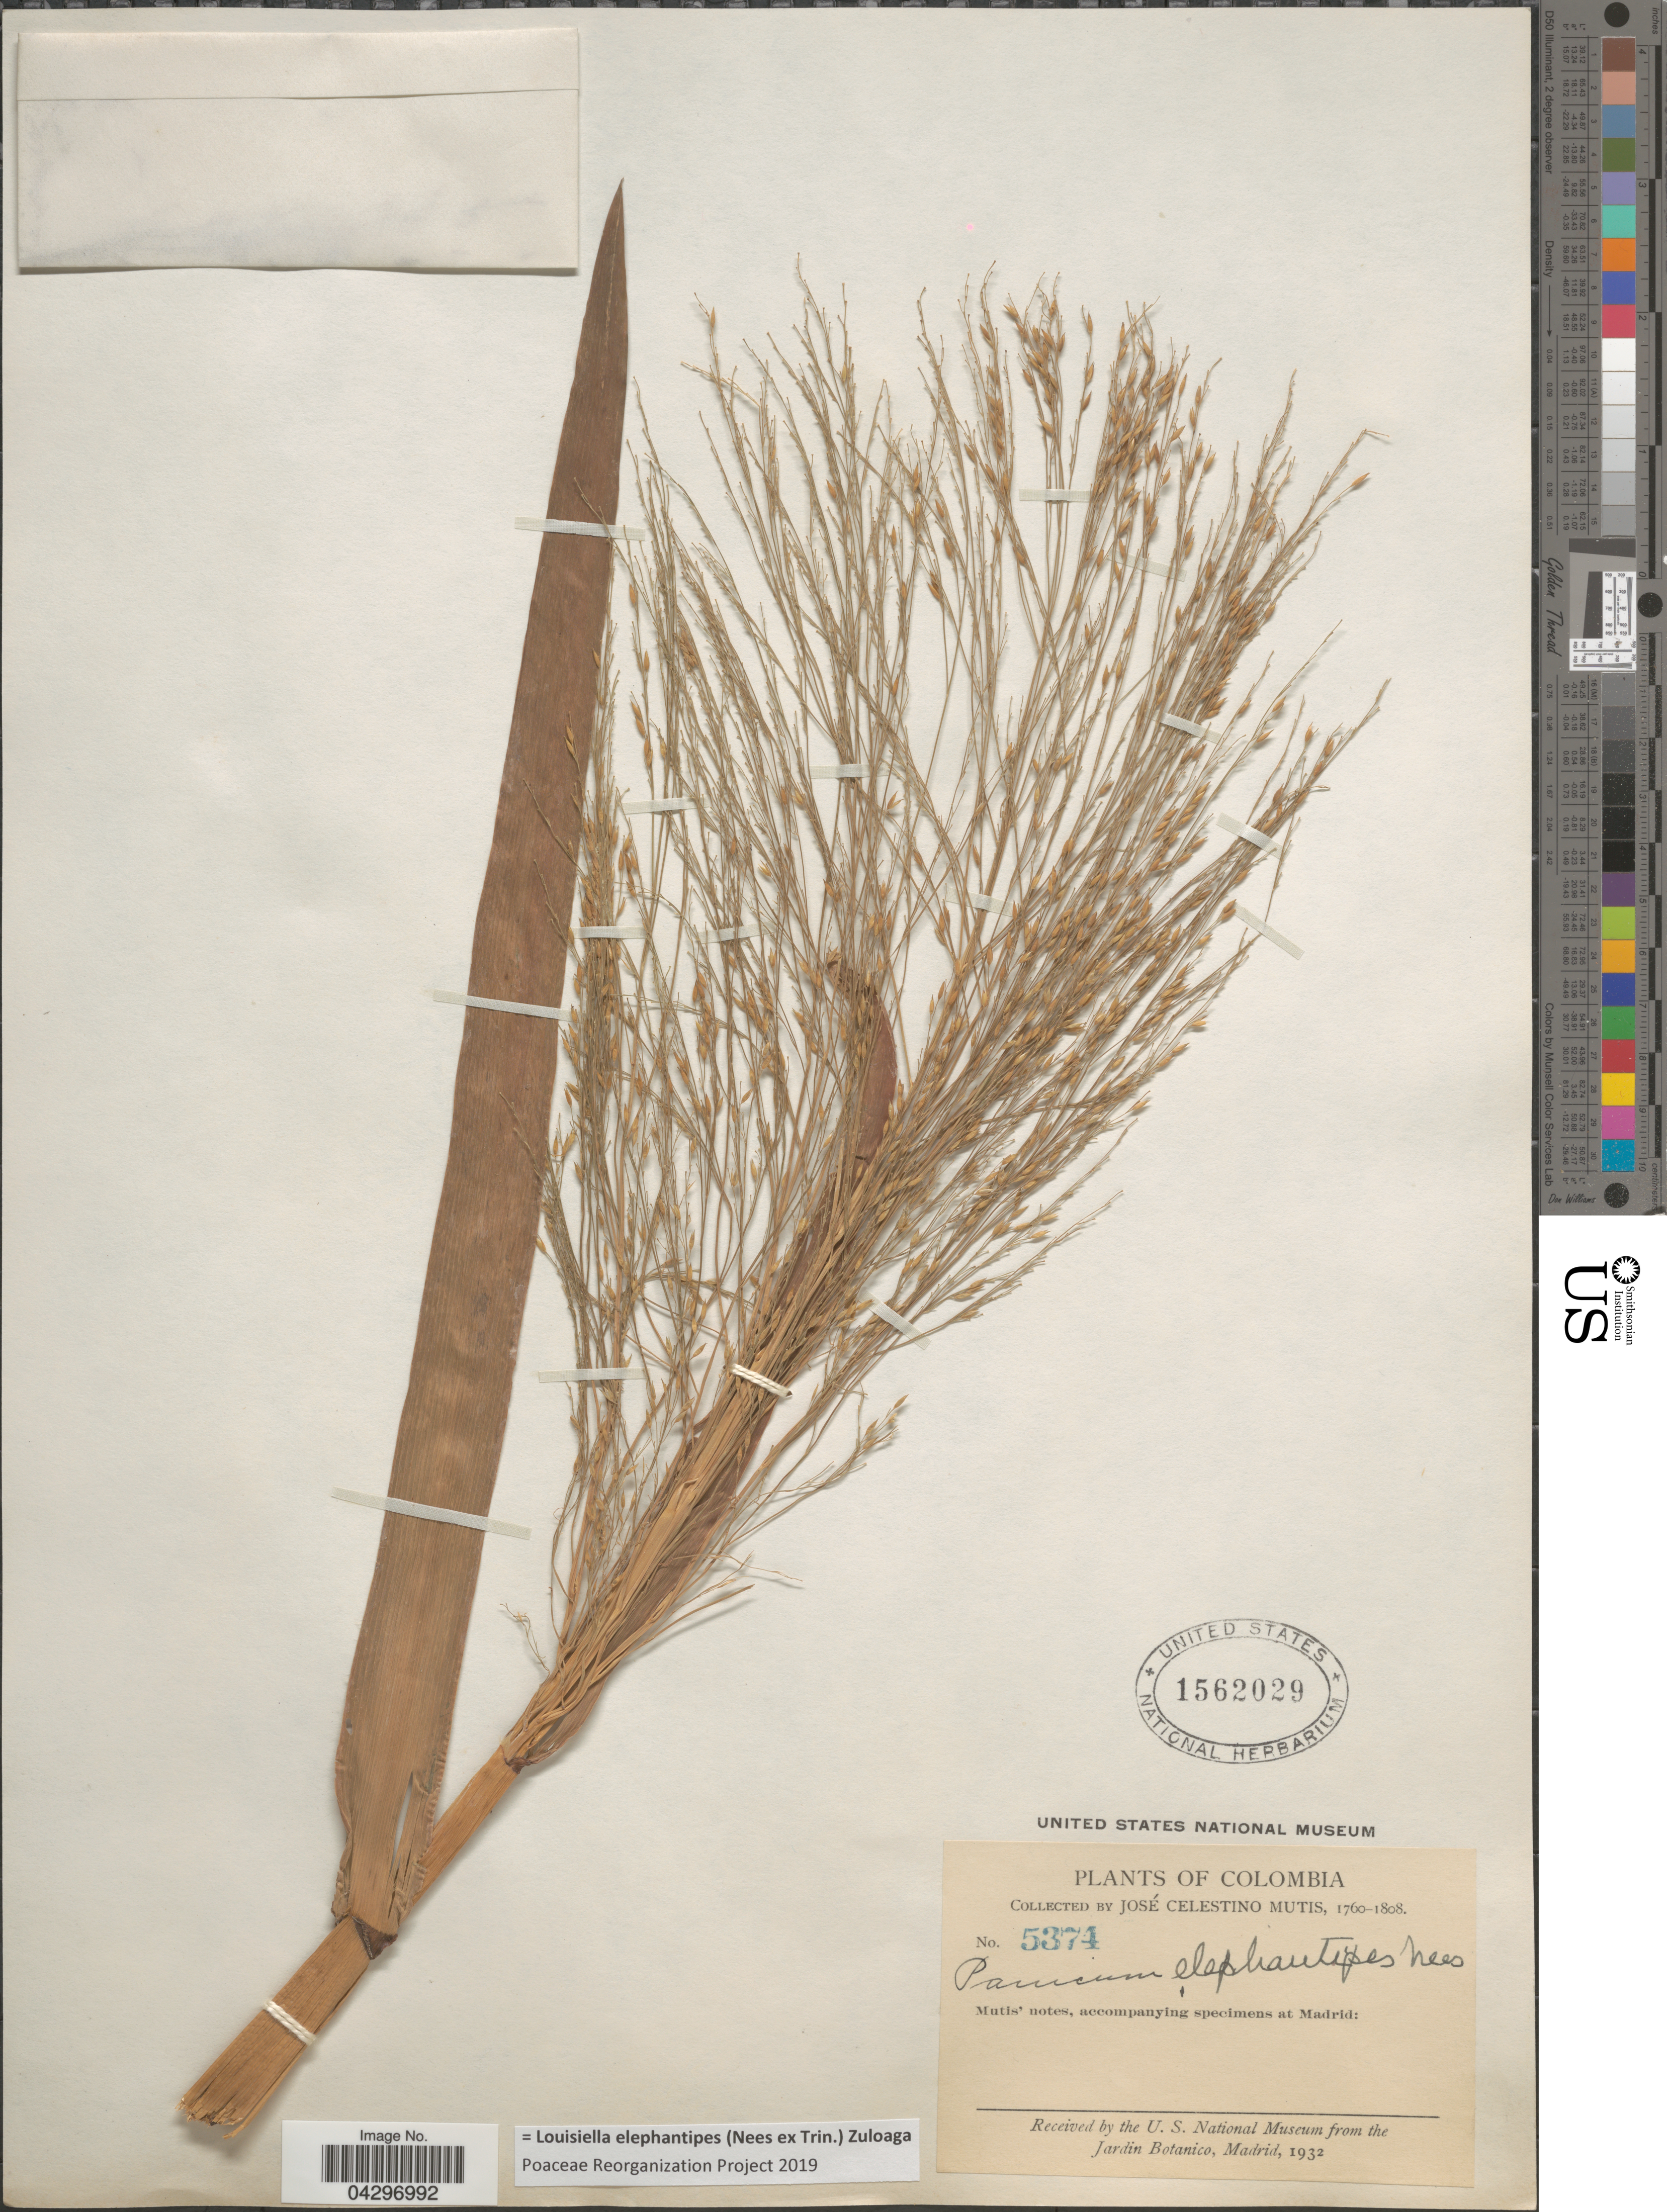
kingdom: Plantae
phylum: Tracheophyta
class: Liliopsida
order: Poales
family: Poaceae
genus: Louisiella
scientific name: Louisiella elephantipes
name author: (Nees ex Trin.) Zuloaga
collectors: J. C. B. Mutis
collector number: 5374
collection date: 1760/1808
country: Colombia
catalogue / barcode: US 1562029